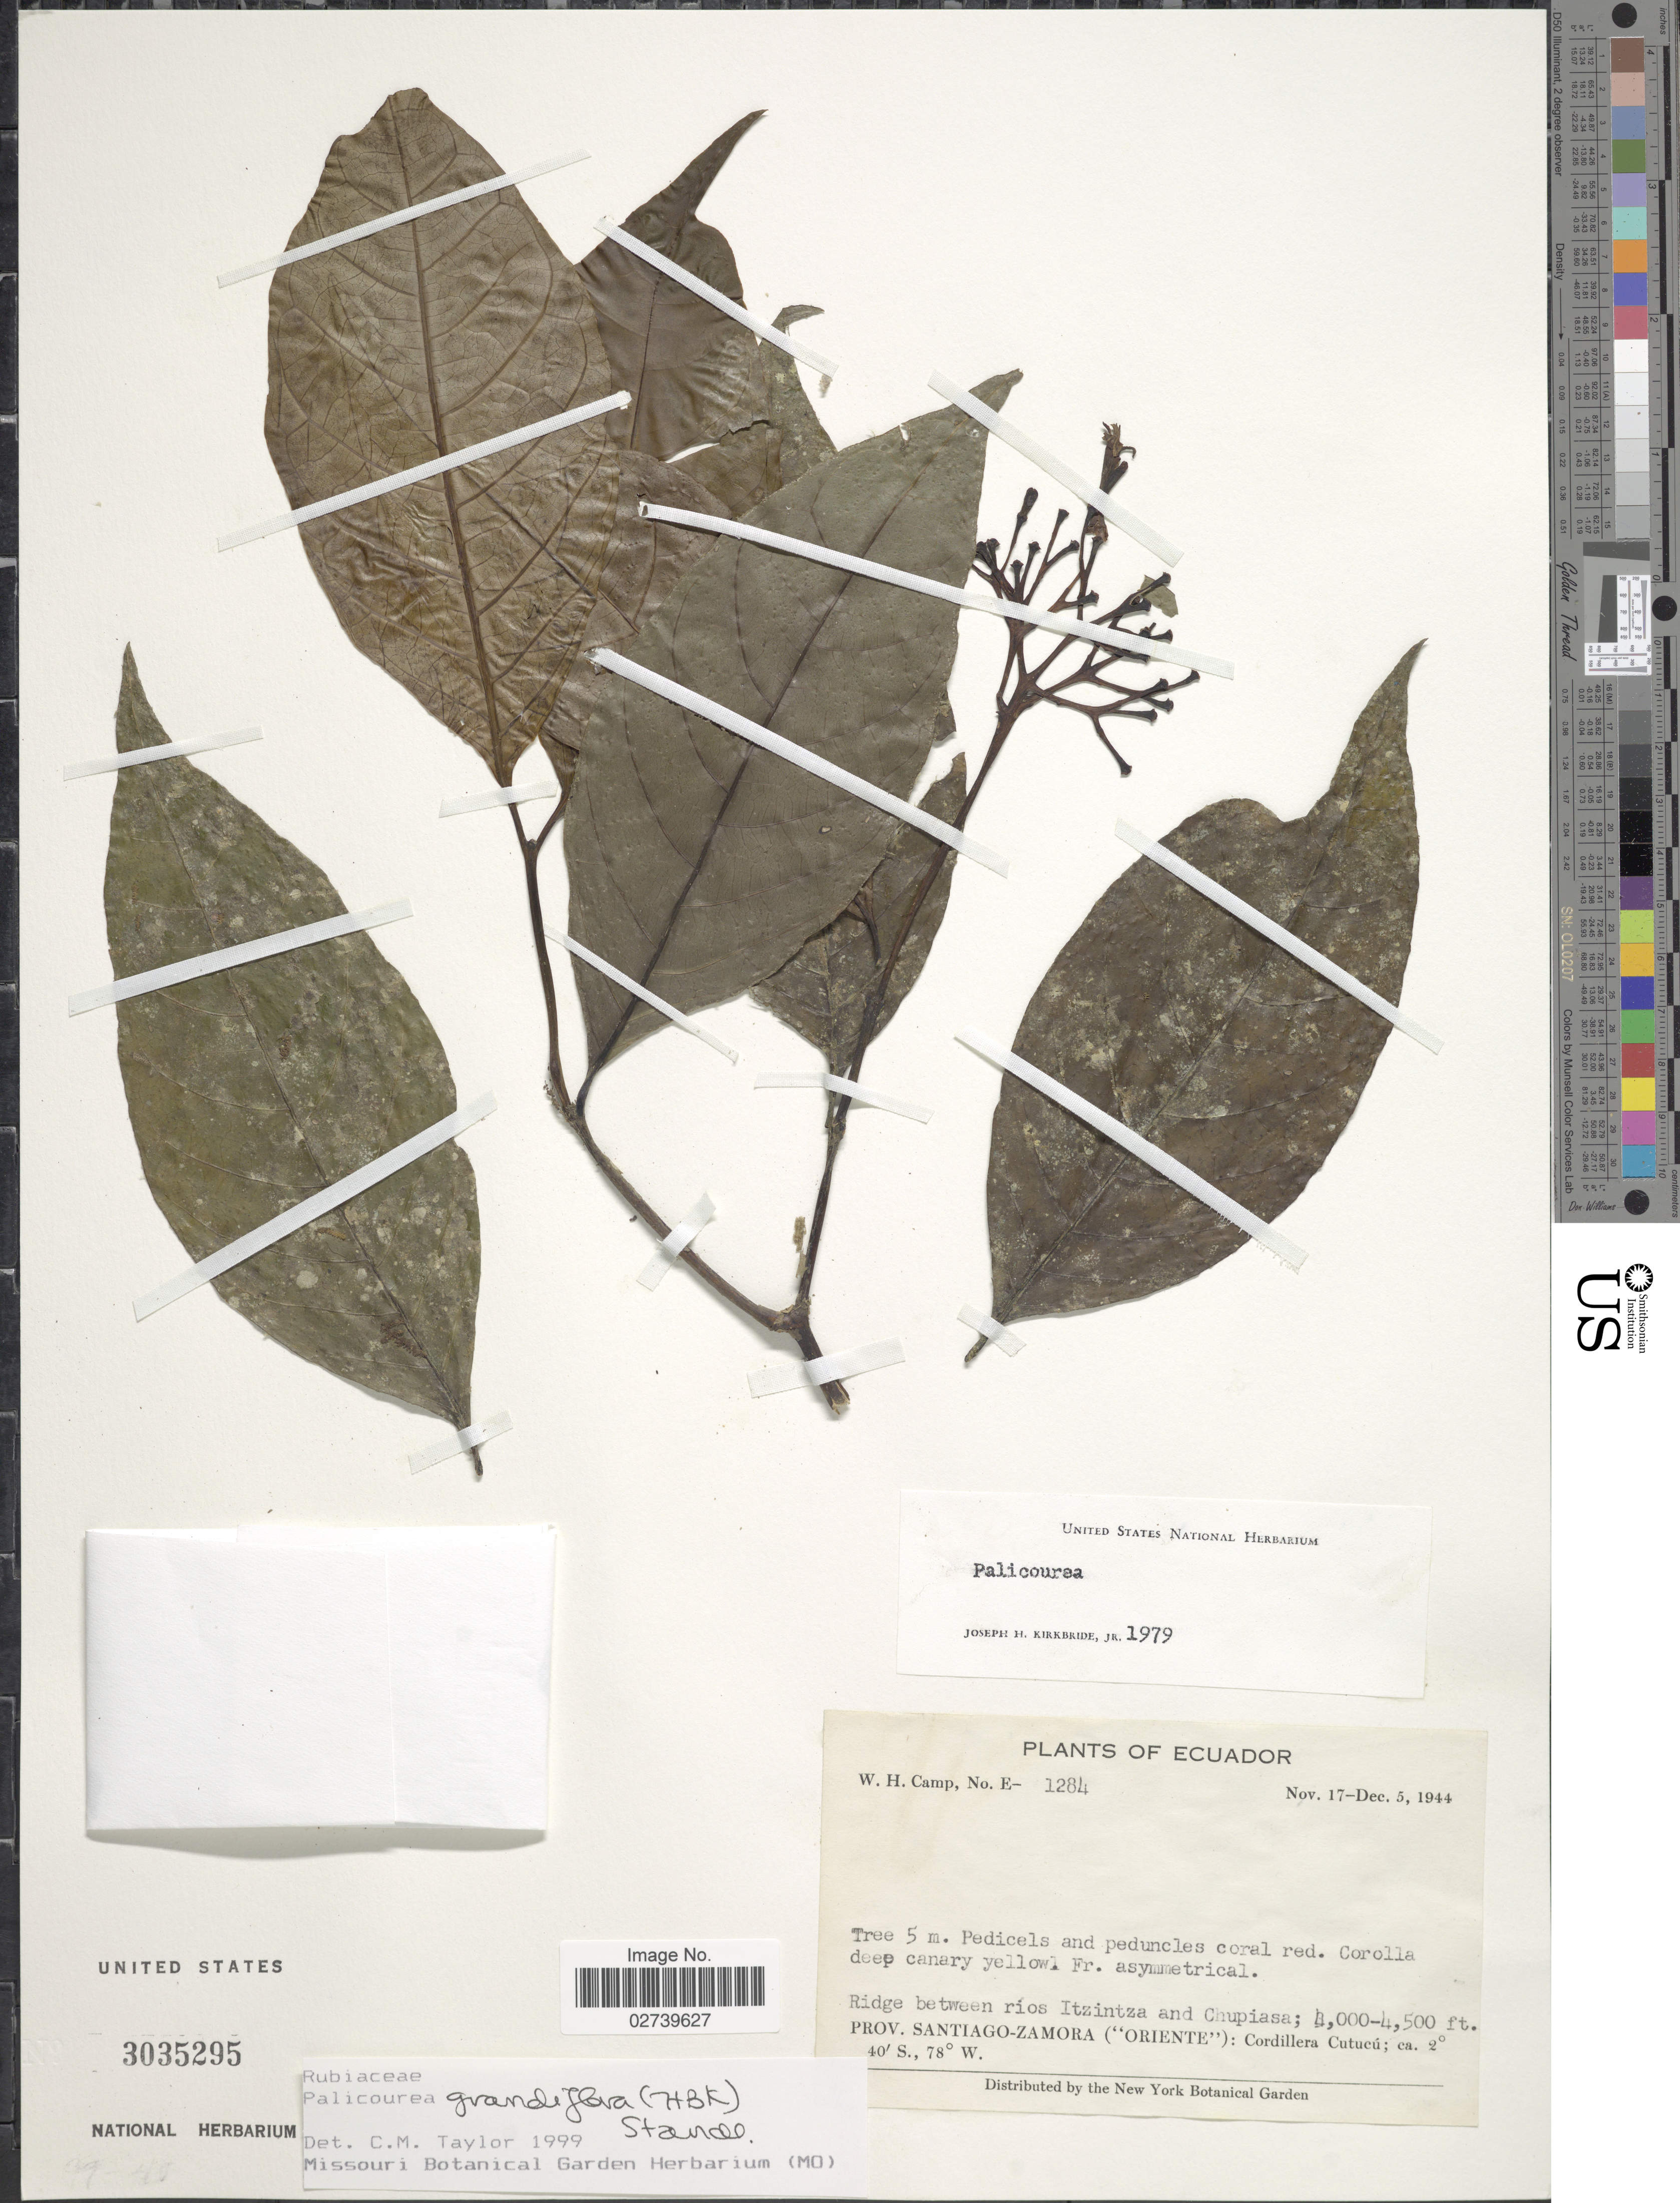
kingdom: Plantae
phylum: Tracheophyta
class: Magnoliopsida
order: Gentianales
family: Rubiaceae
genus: Palicourea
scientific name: Palicourea grandiflora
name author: (Kunth) Standl.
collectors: W. H. Camp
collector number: E-1284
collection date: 1944-11-17/1944-12-05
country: Ecuador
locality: Ridge between rios Itzintza and Chupiasa, Prov. Santiago-Zamora ("Oriente"): Cordillera Cutucu.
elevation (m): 1219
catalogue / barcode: US 3035295